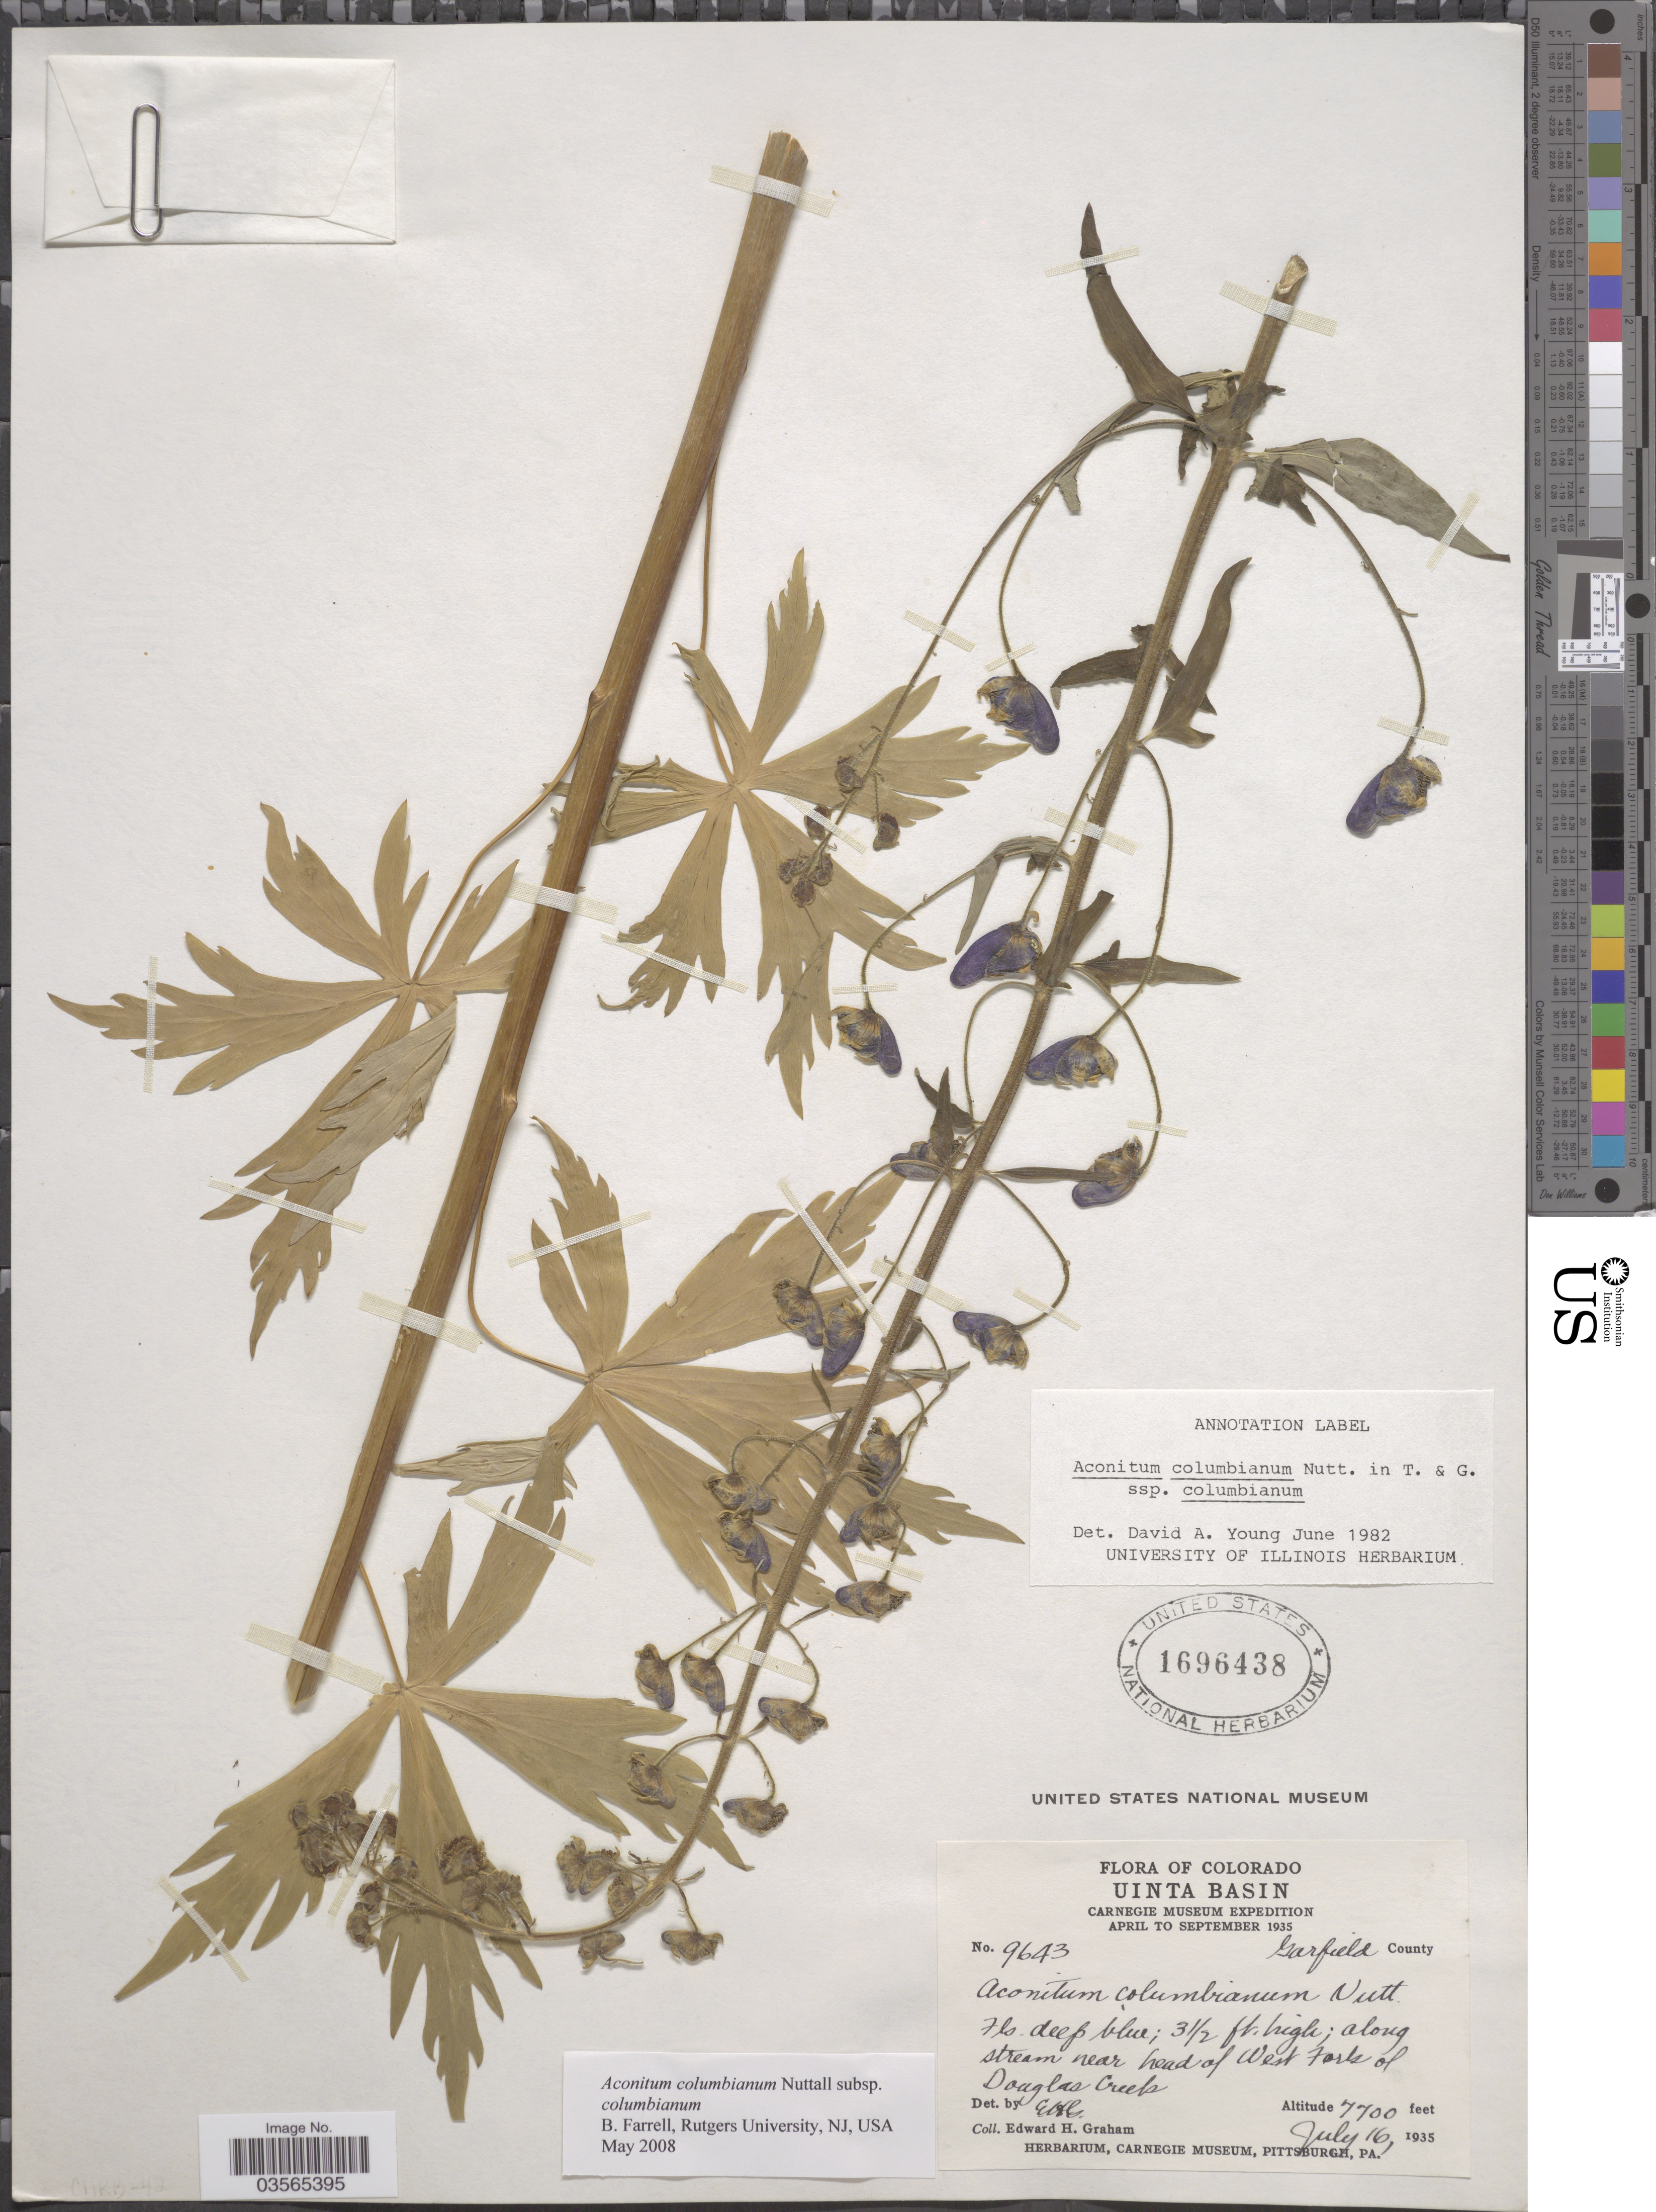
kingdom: Plantae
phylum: Tracheophyta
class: Magnoliopsida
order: Ranunculales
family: Ranunculaceae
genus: Aconitum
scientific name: Aconitum columbianum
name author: Nutt.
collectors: E. H. Graham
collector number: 9643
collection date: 1935-07-16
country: United States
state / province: Colorado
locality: Uinta Basin. Garfield County. Along stream near head of West Fork of Douglas Creek.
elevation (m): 2347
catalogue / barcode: US 1696438